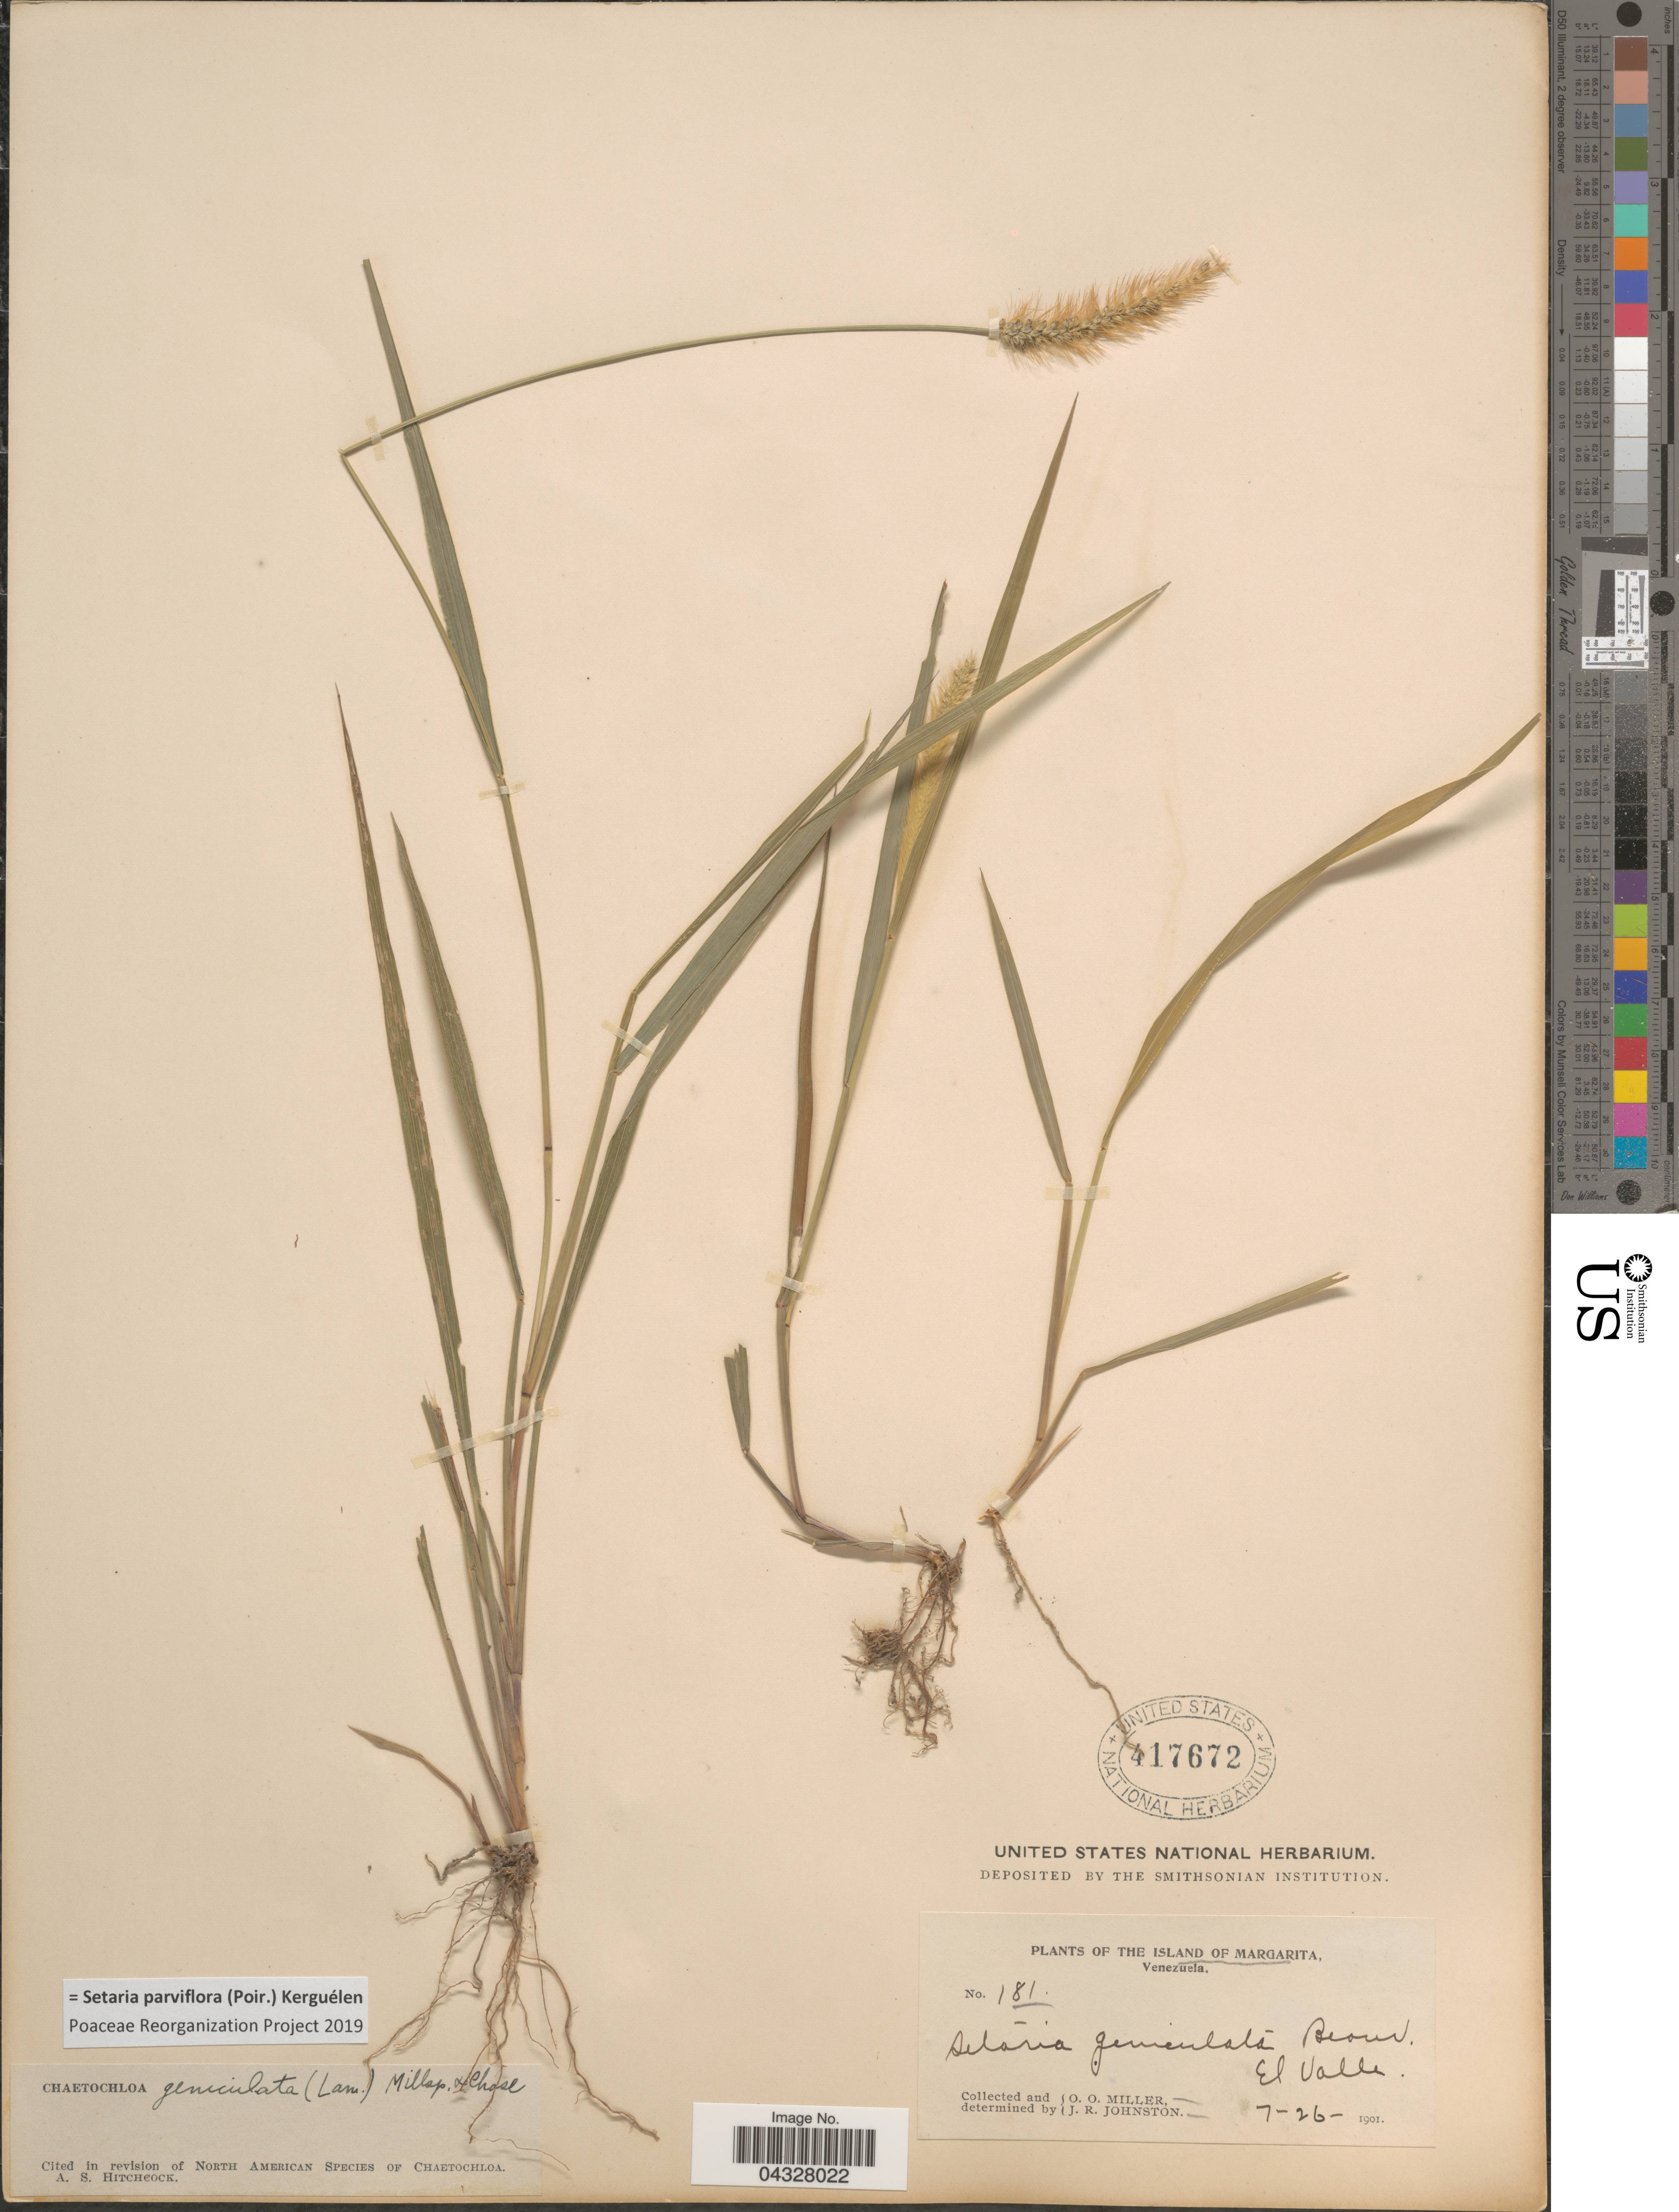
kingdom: Plantae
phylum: Tracheophyta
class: Liliopsida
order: Poales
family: Poaceae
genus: Setaria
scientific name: Setaria parviflora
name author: (Poir.) Kerguélen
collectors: O. O. Miller & J. Johnston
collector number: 181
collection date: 1901-07-26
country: Venezuela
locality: The island of Margarita. El Valle.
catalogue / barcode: US 417672